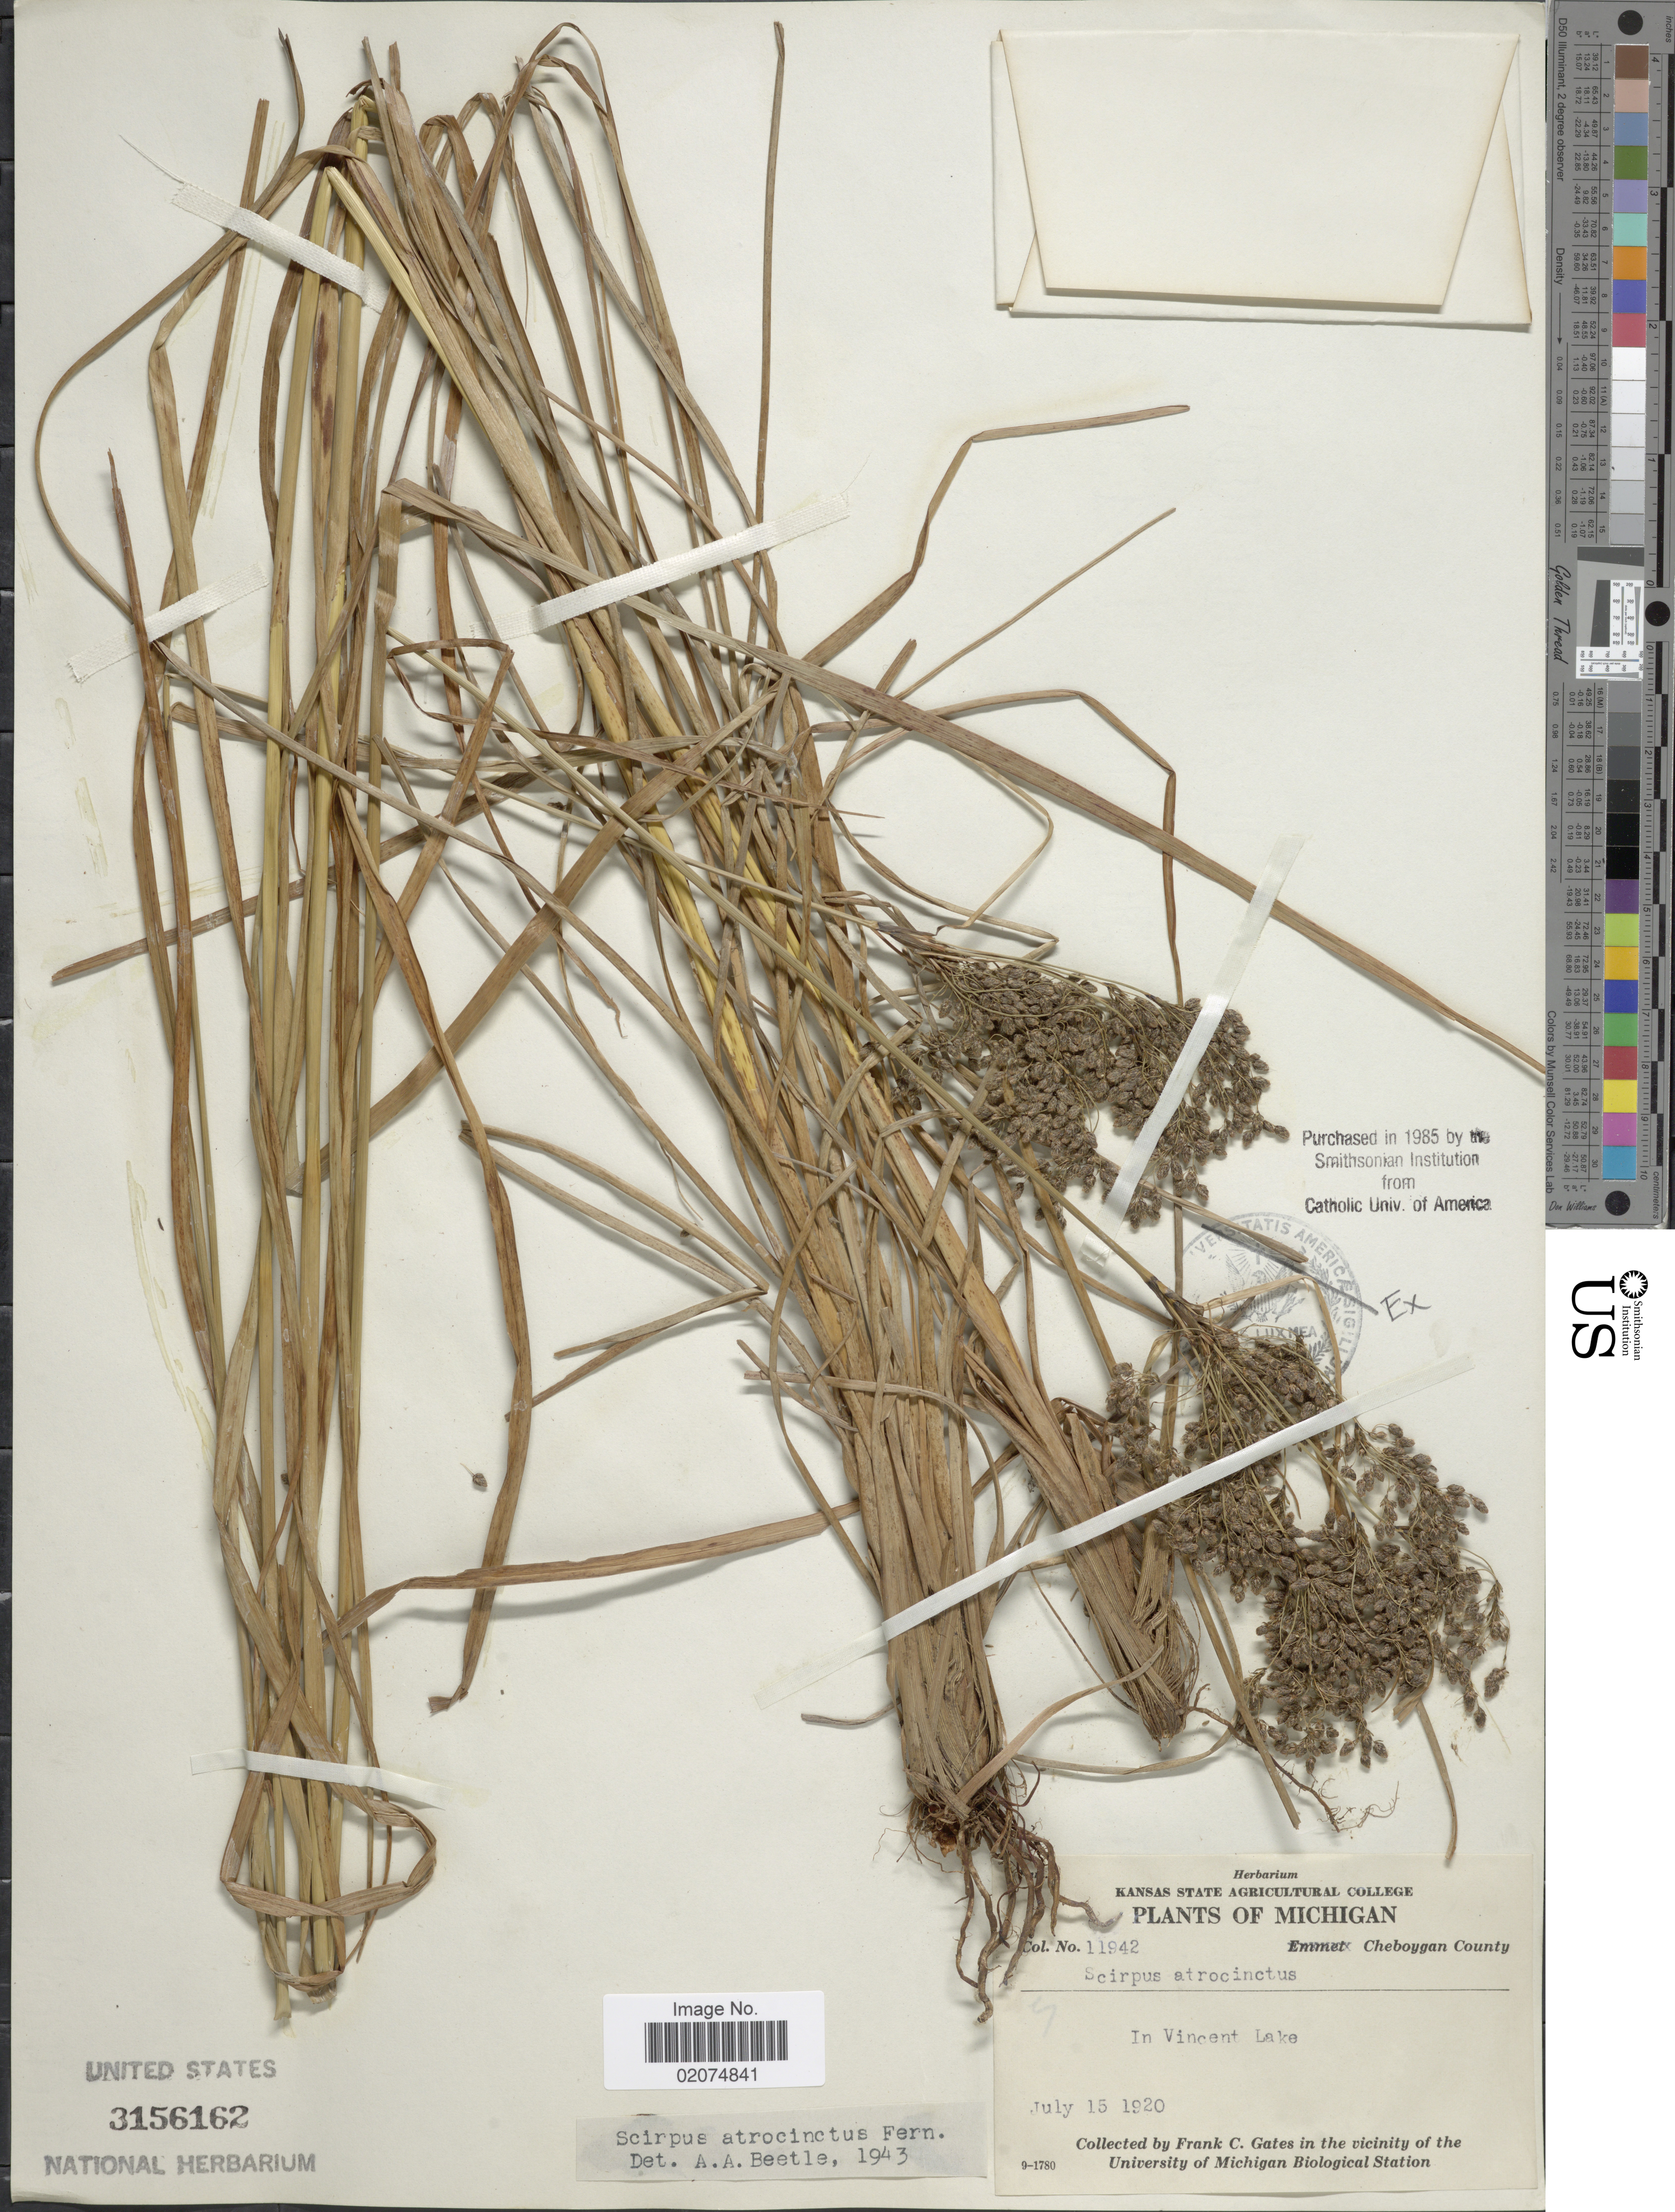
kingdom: Plantae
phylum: Tracheophyta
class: Liliopsida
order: Poales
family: Cyperaceae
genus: Scirpus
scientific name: Scirpus atrocinctus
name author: Fernald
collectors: F. C. Gates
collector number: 11942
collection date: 1920-07-15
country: United States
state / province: Michigan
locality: Cheboygan County, Vincent Lake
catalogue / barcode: US 3156162